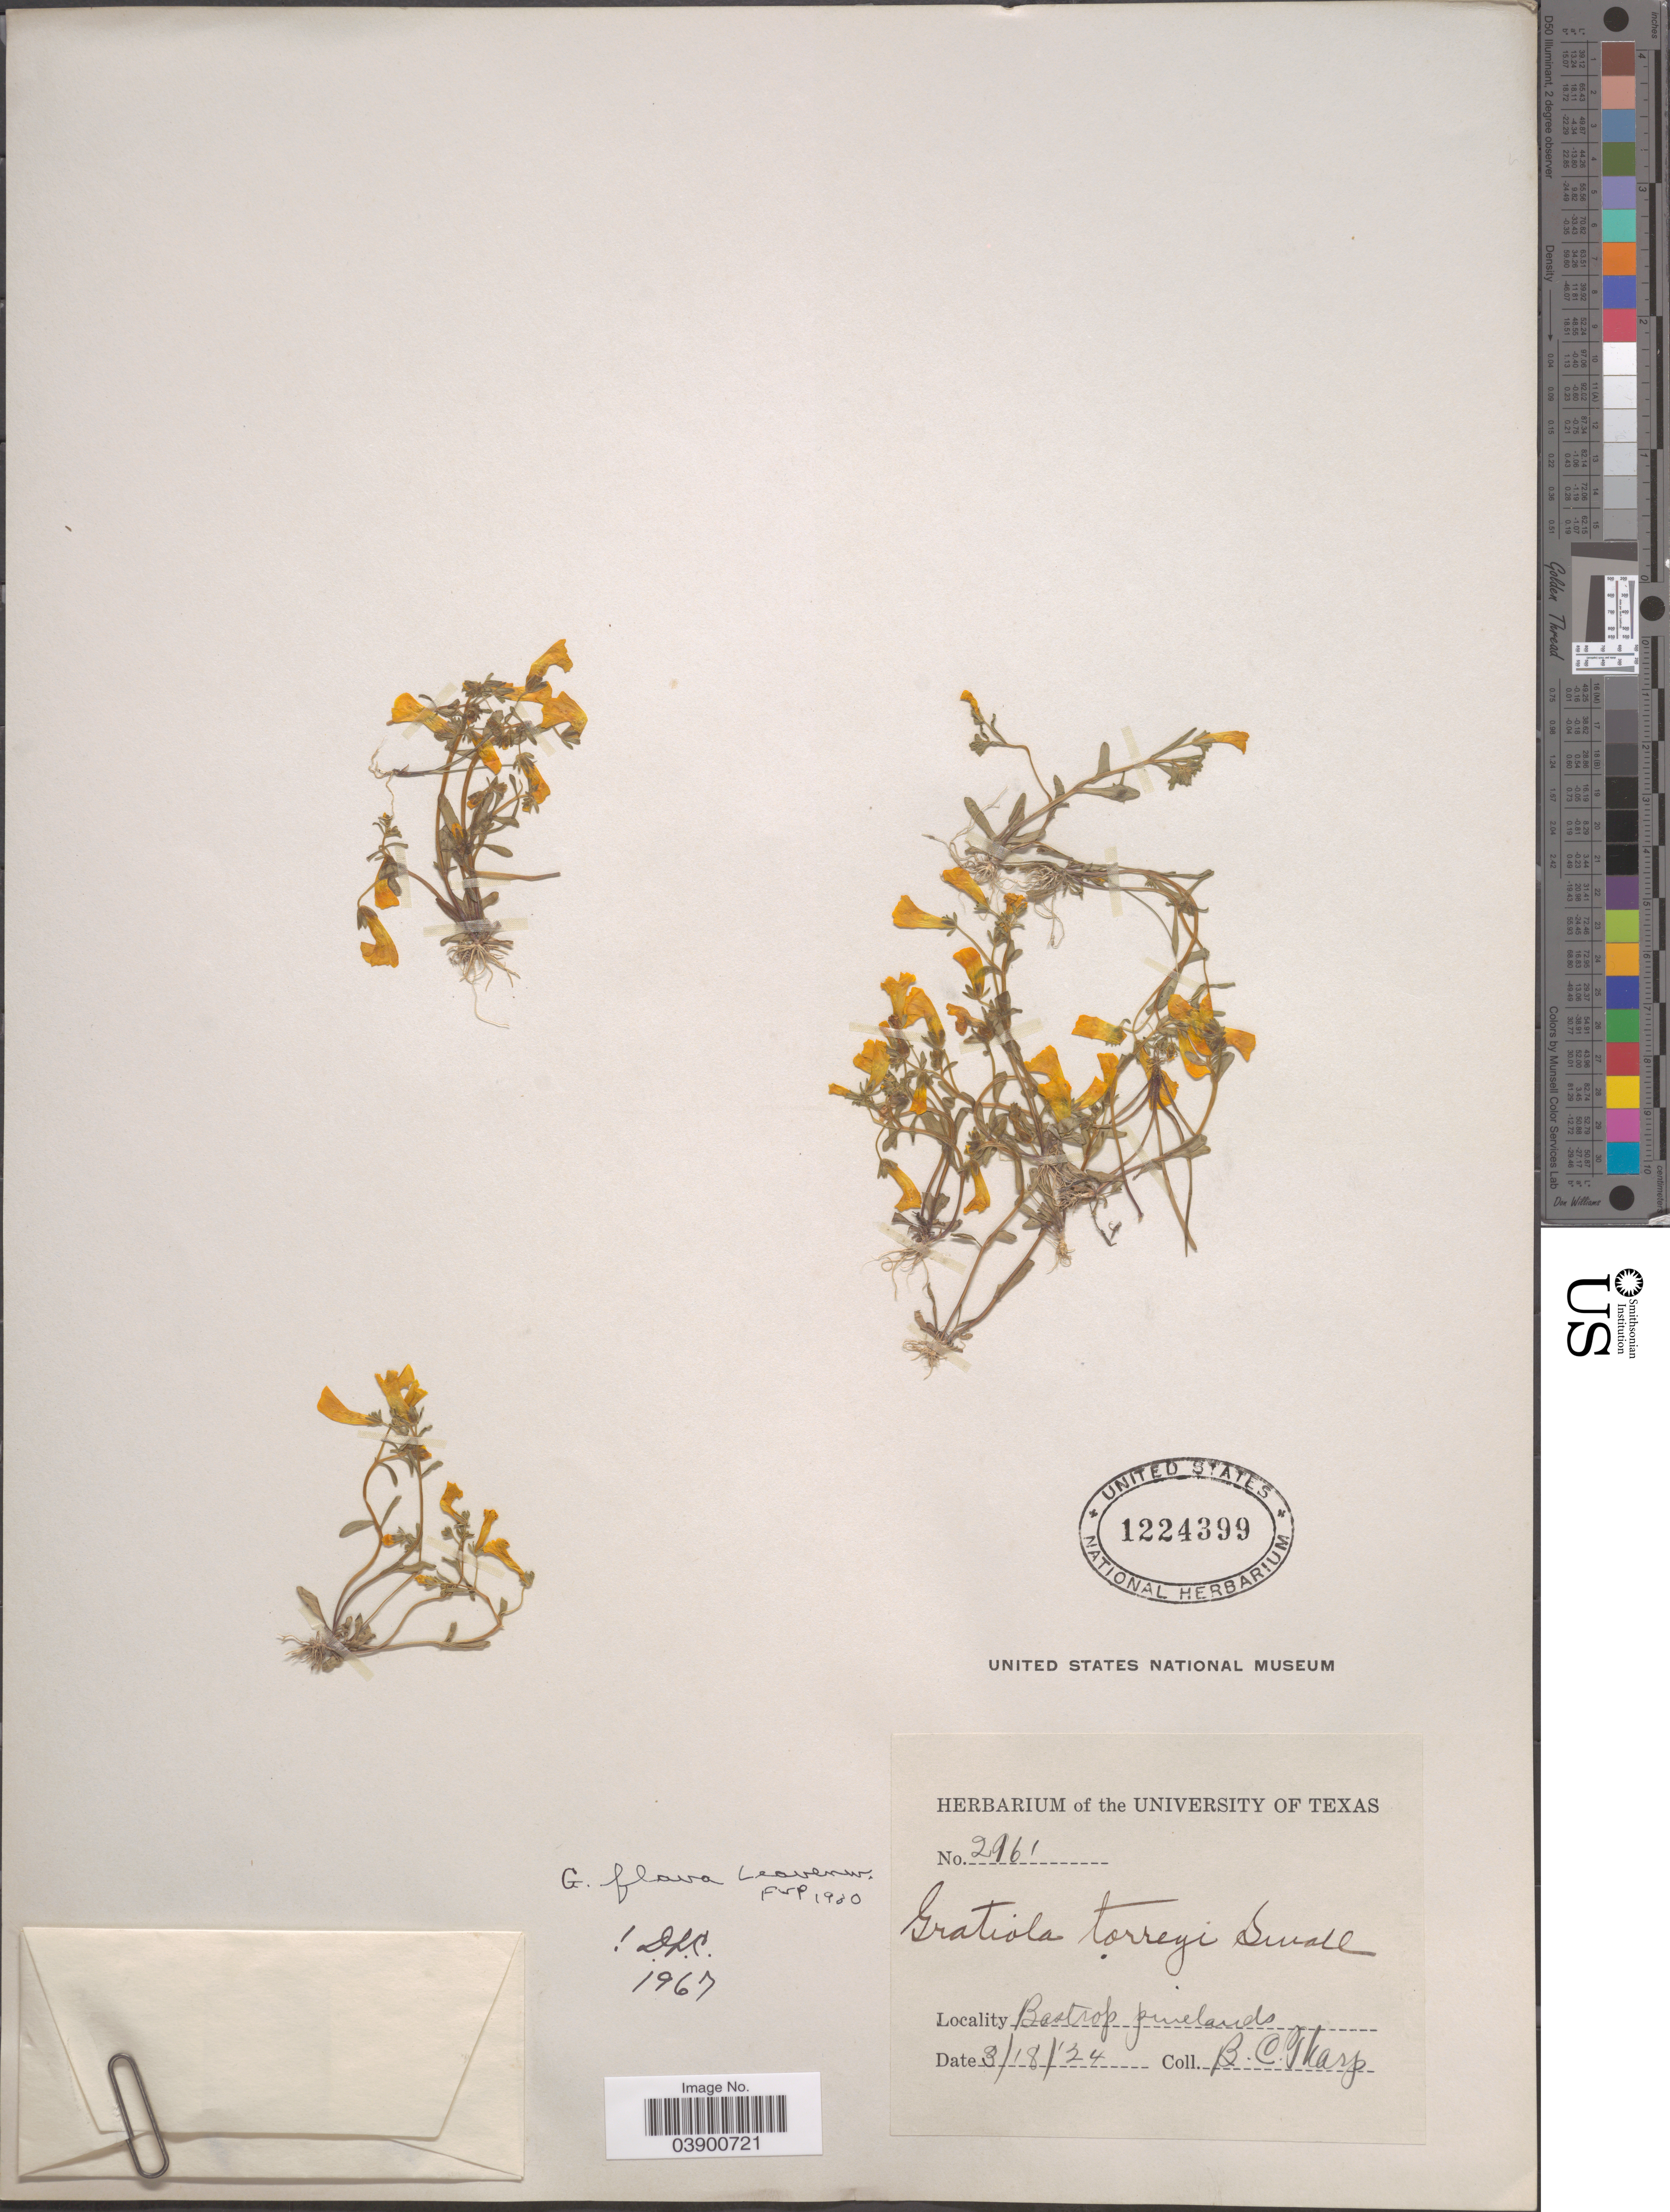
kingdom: Plantae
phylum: Tracheophyta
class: Magnoliopsida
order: Lamiales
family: Plantaginaceae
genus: Gratiola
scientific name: Gratiola flava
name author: Leavenw. ex Pennell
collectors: B. C. Tharp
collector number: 2961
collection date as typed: Transcribed d/m/y: 18/3/24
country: United States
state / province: Texas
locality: Bastrop pinelands.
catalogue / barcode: US 1224399